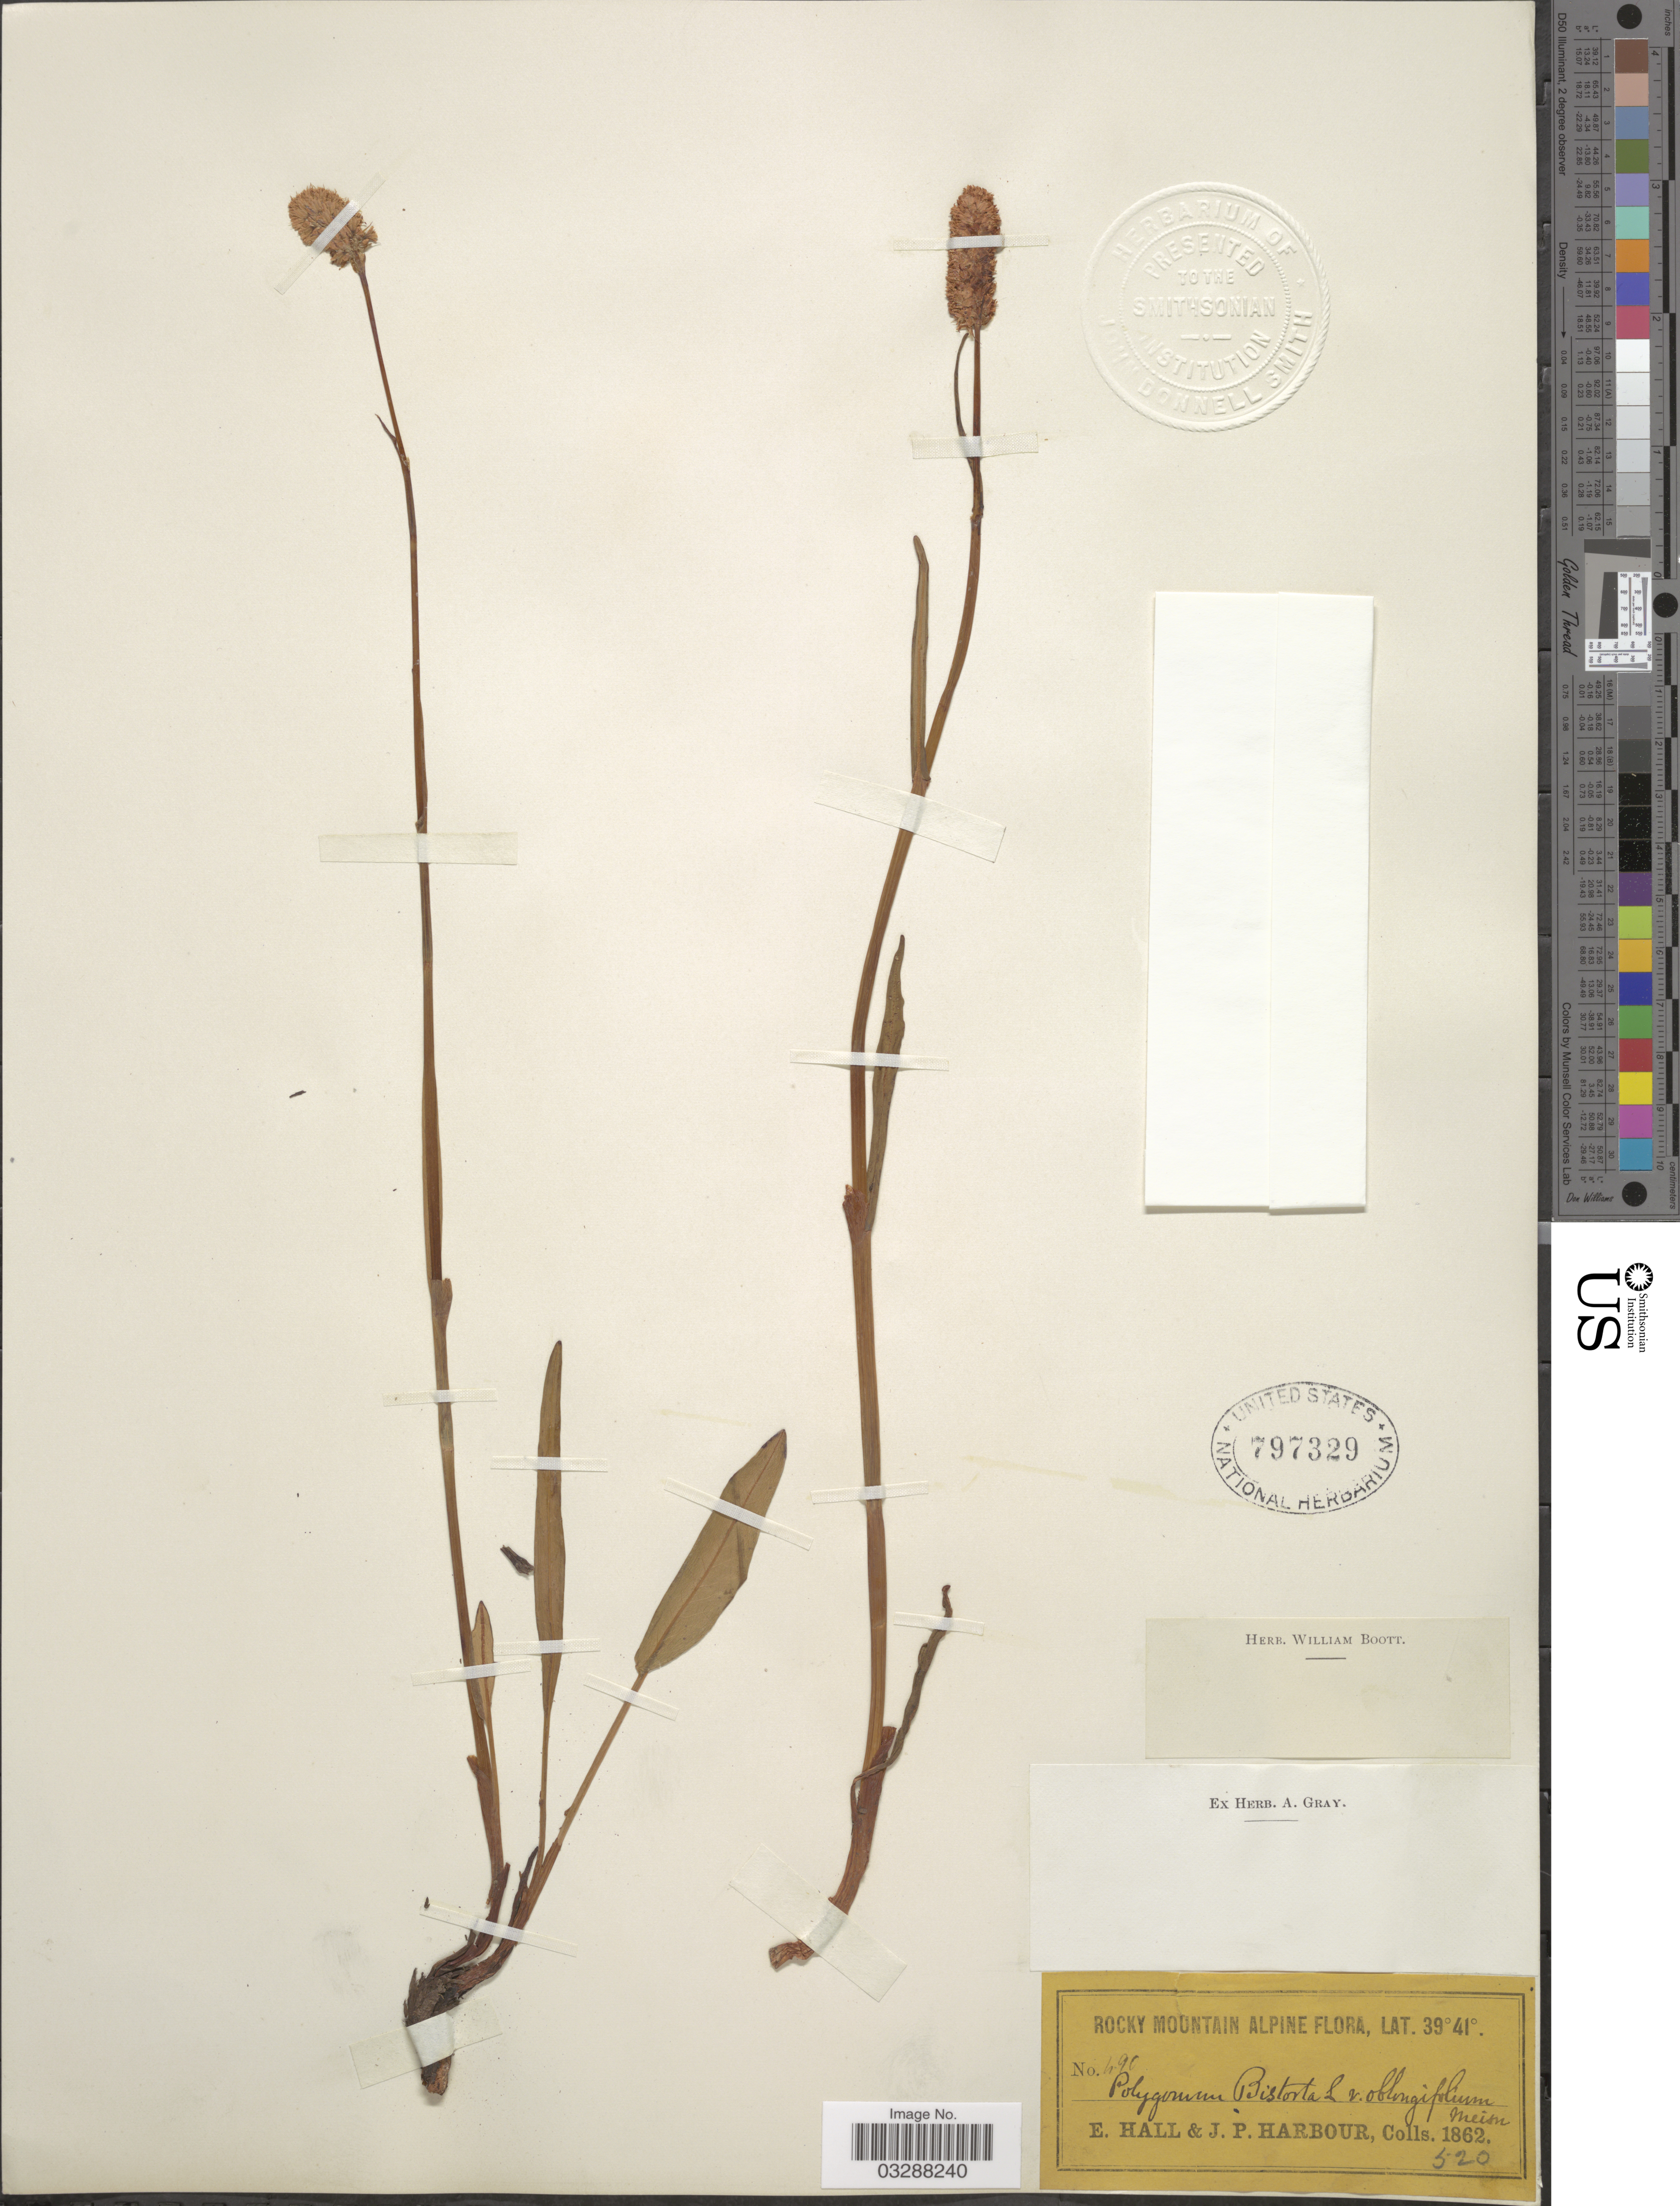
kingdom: Plantae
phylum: Tracheophyta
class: Magnoliopsida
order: Caryophyllales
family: Polygonaceae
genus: Bistorta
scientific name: Bistorta bistortoides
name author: (Pursh) Small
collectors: E. Hall & J. Harbour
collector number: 490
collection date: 1862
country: United States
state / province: Colorado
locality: Rocky Mountain Alpine.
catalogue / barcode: US 797329